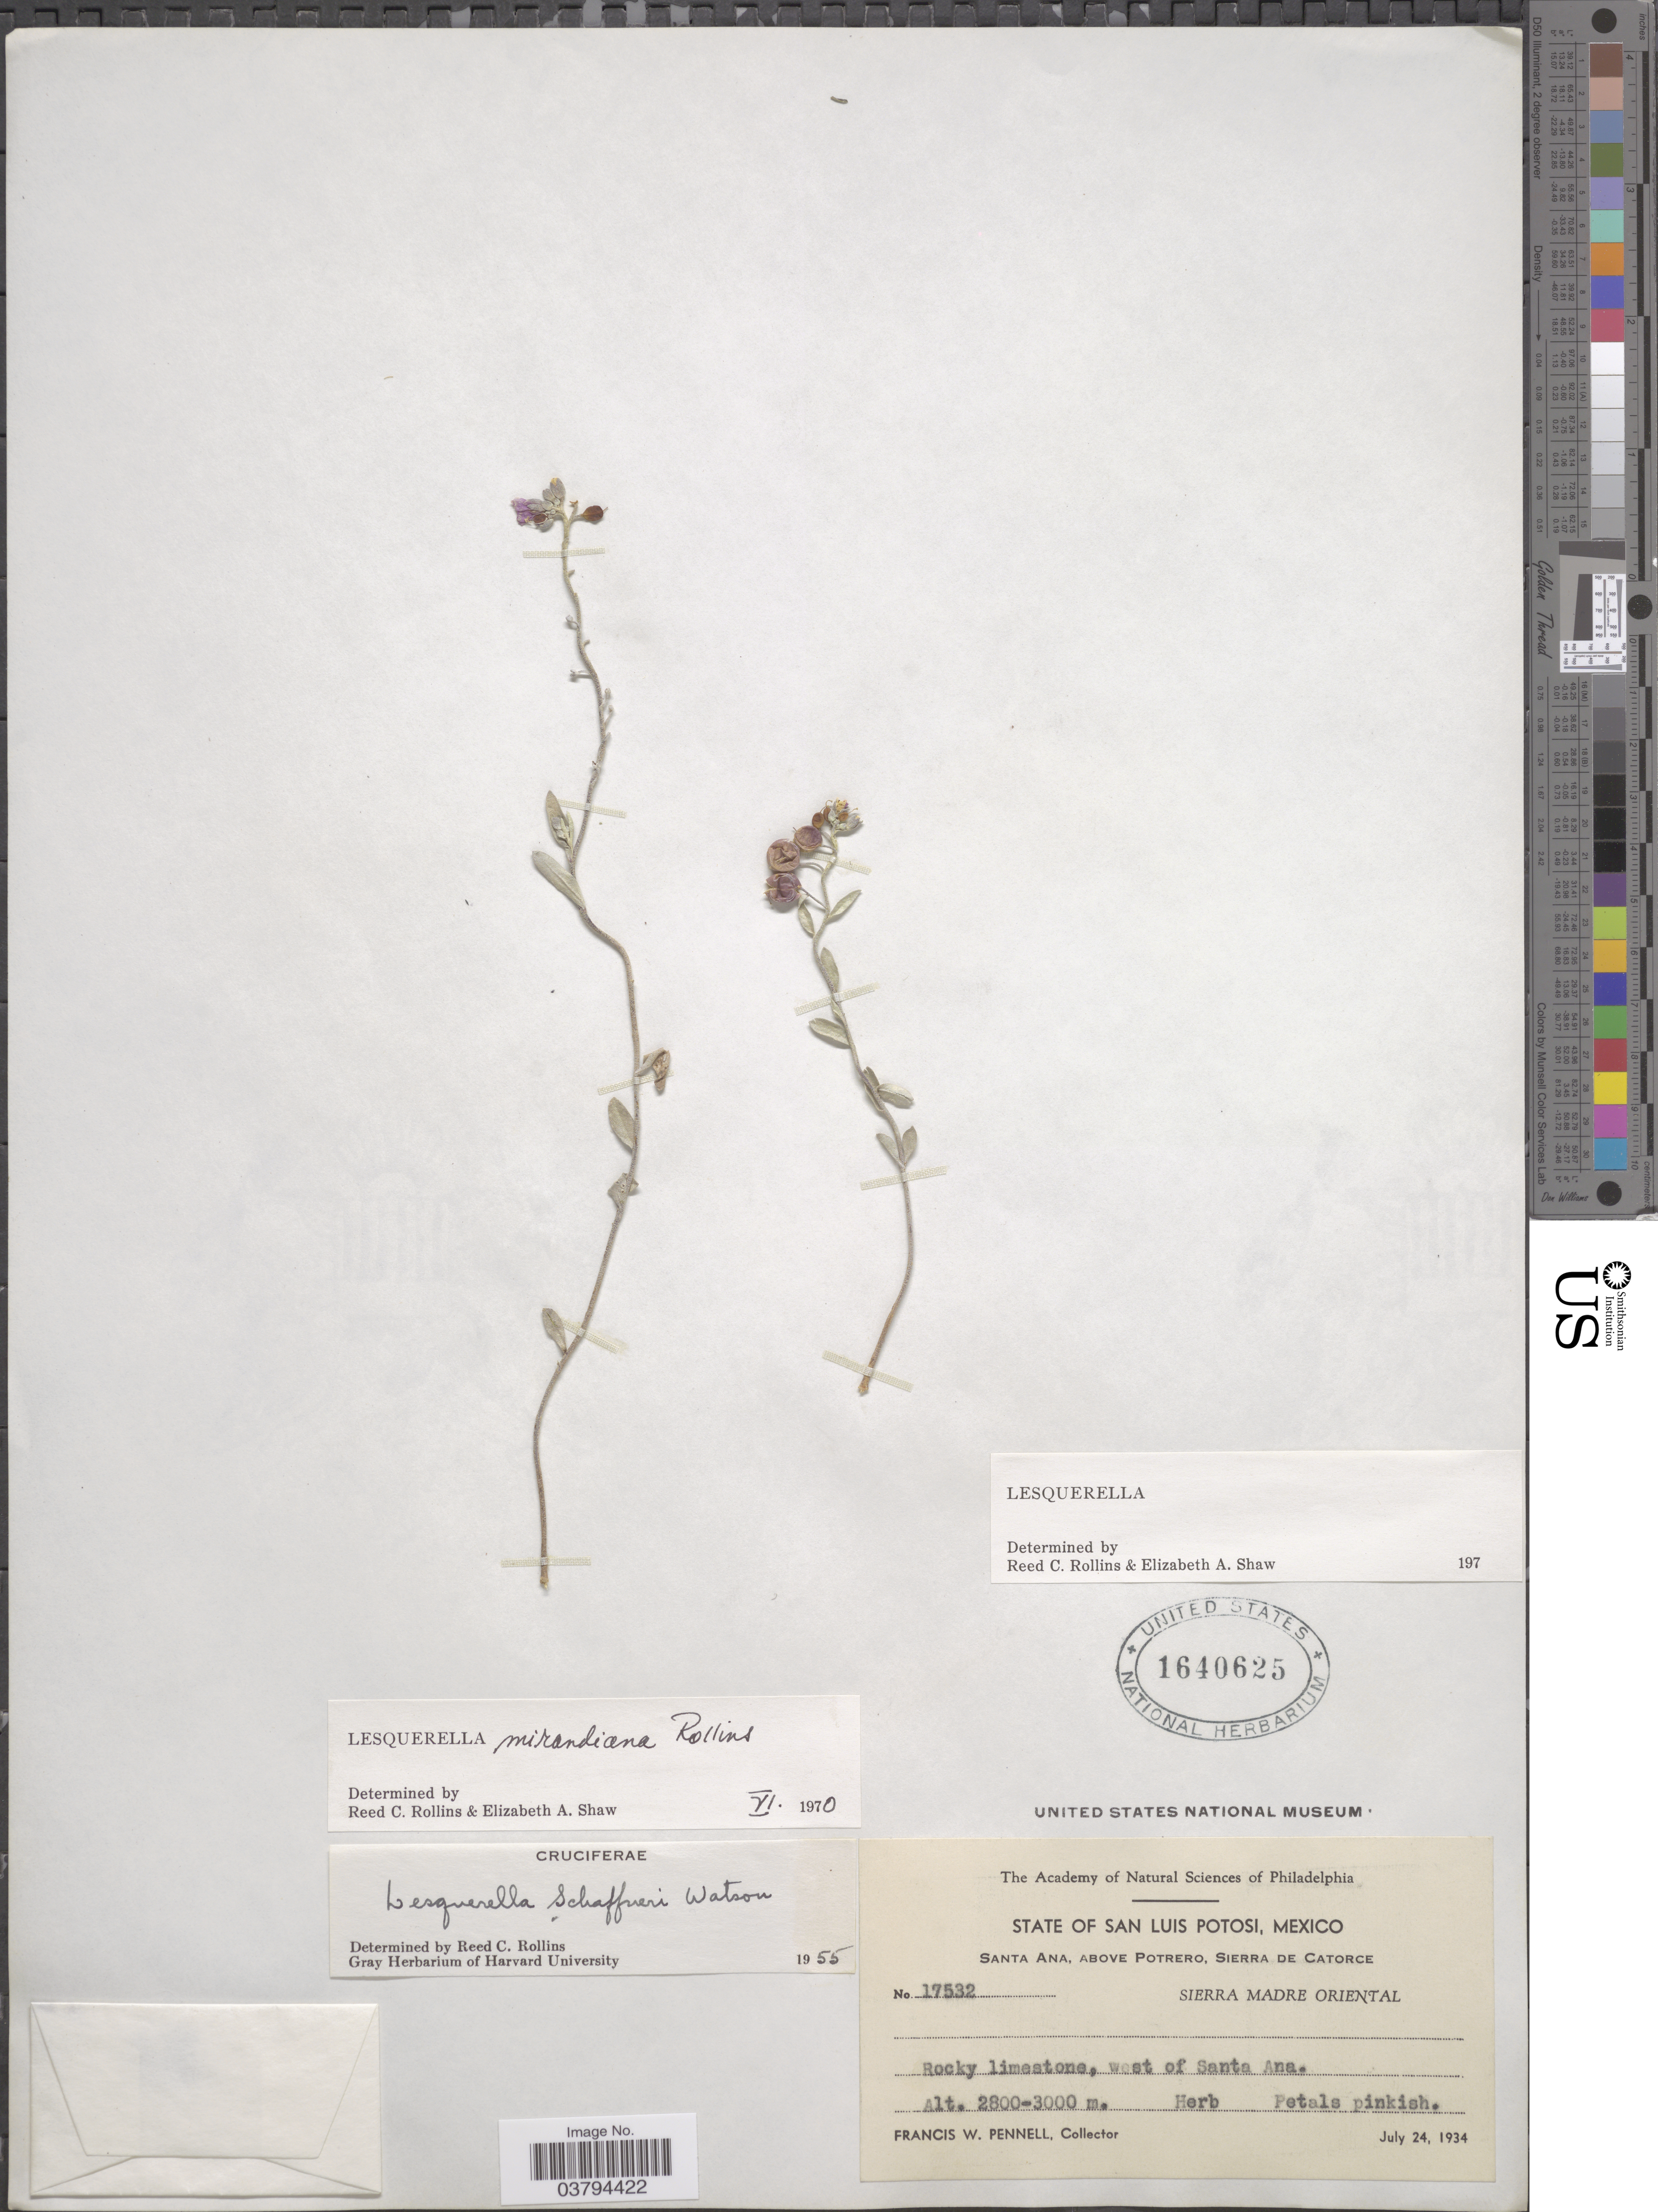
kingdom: Plantae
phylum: Tracheophyta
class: Magnoliopsida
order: Brassicales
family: Brassicaceae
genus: Lesquerella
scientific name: Lesquerella mirandiana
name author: Rollins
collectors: F. W. Pennell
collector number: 17532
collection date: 1934-07-24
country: Mexico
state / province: San Luis Potosí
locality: Santa Ana, above Potrero, Sierra de Catorce. Sierra Madre Oriental. Rocky limestone, west of Santa Ana.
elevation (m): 2800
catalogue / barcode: US 1640625